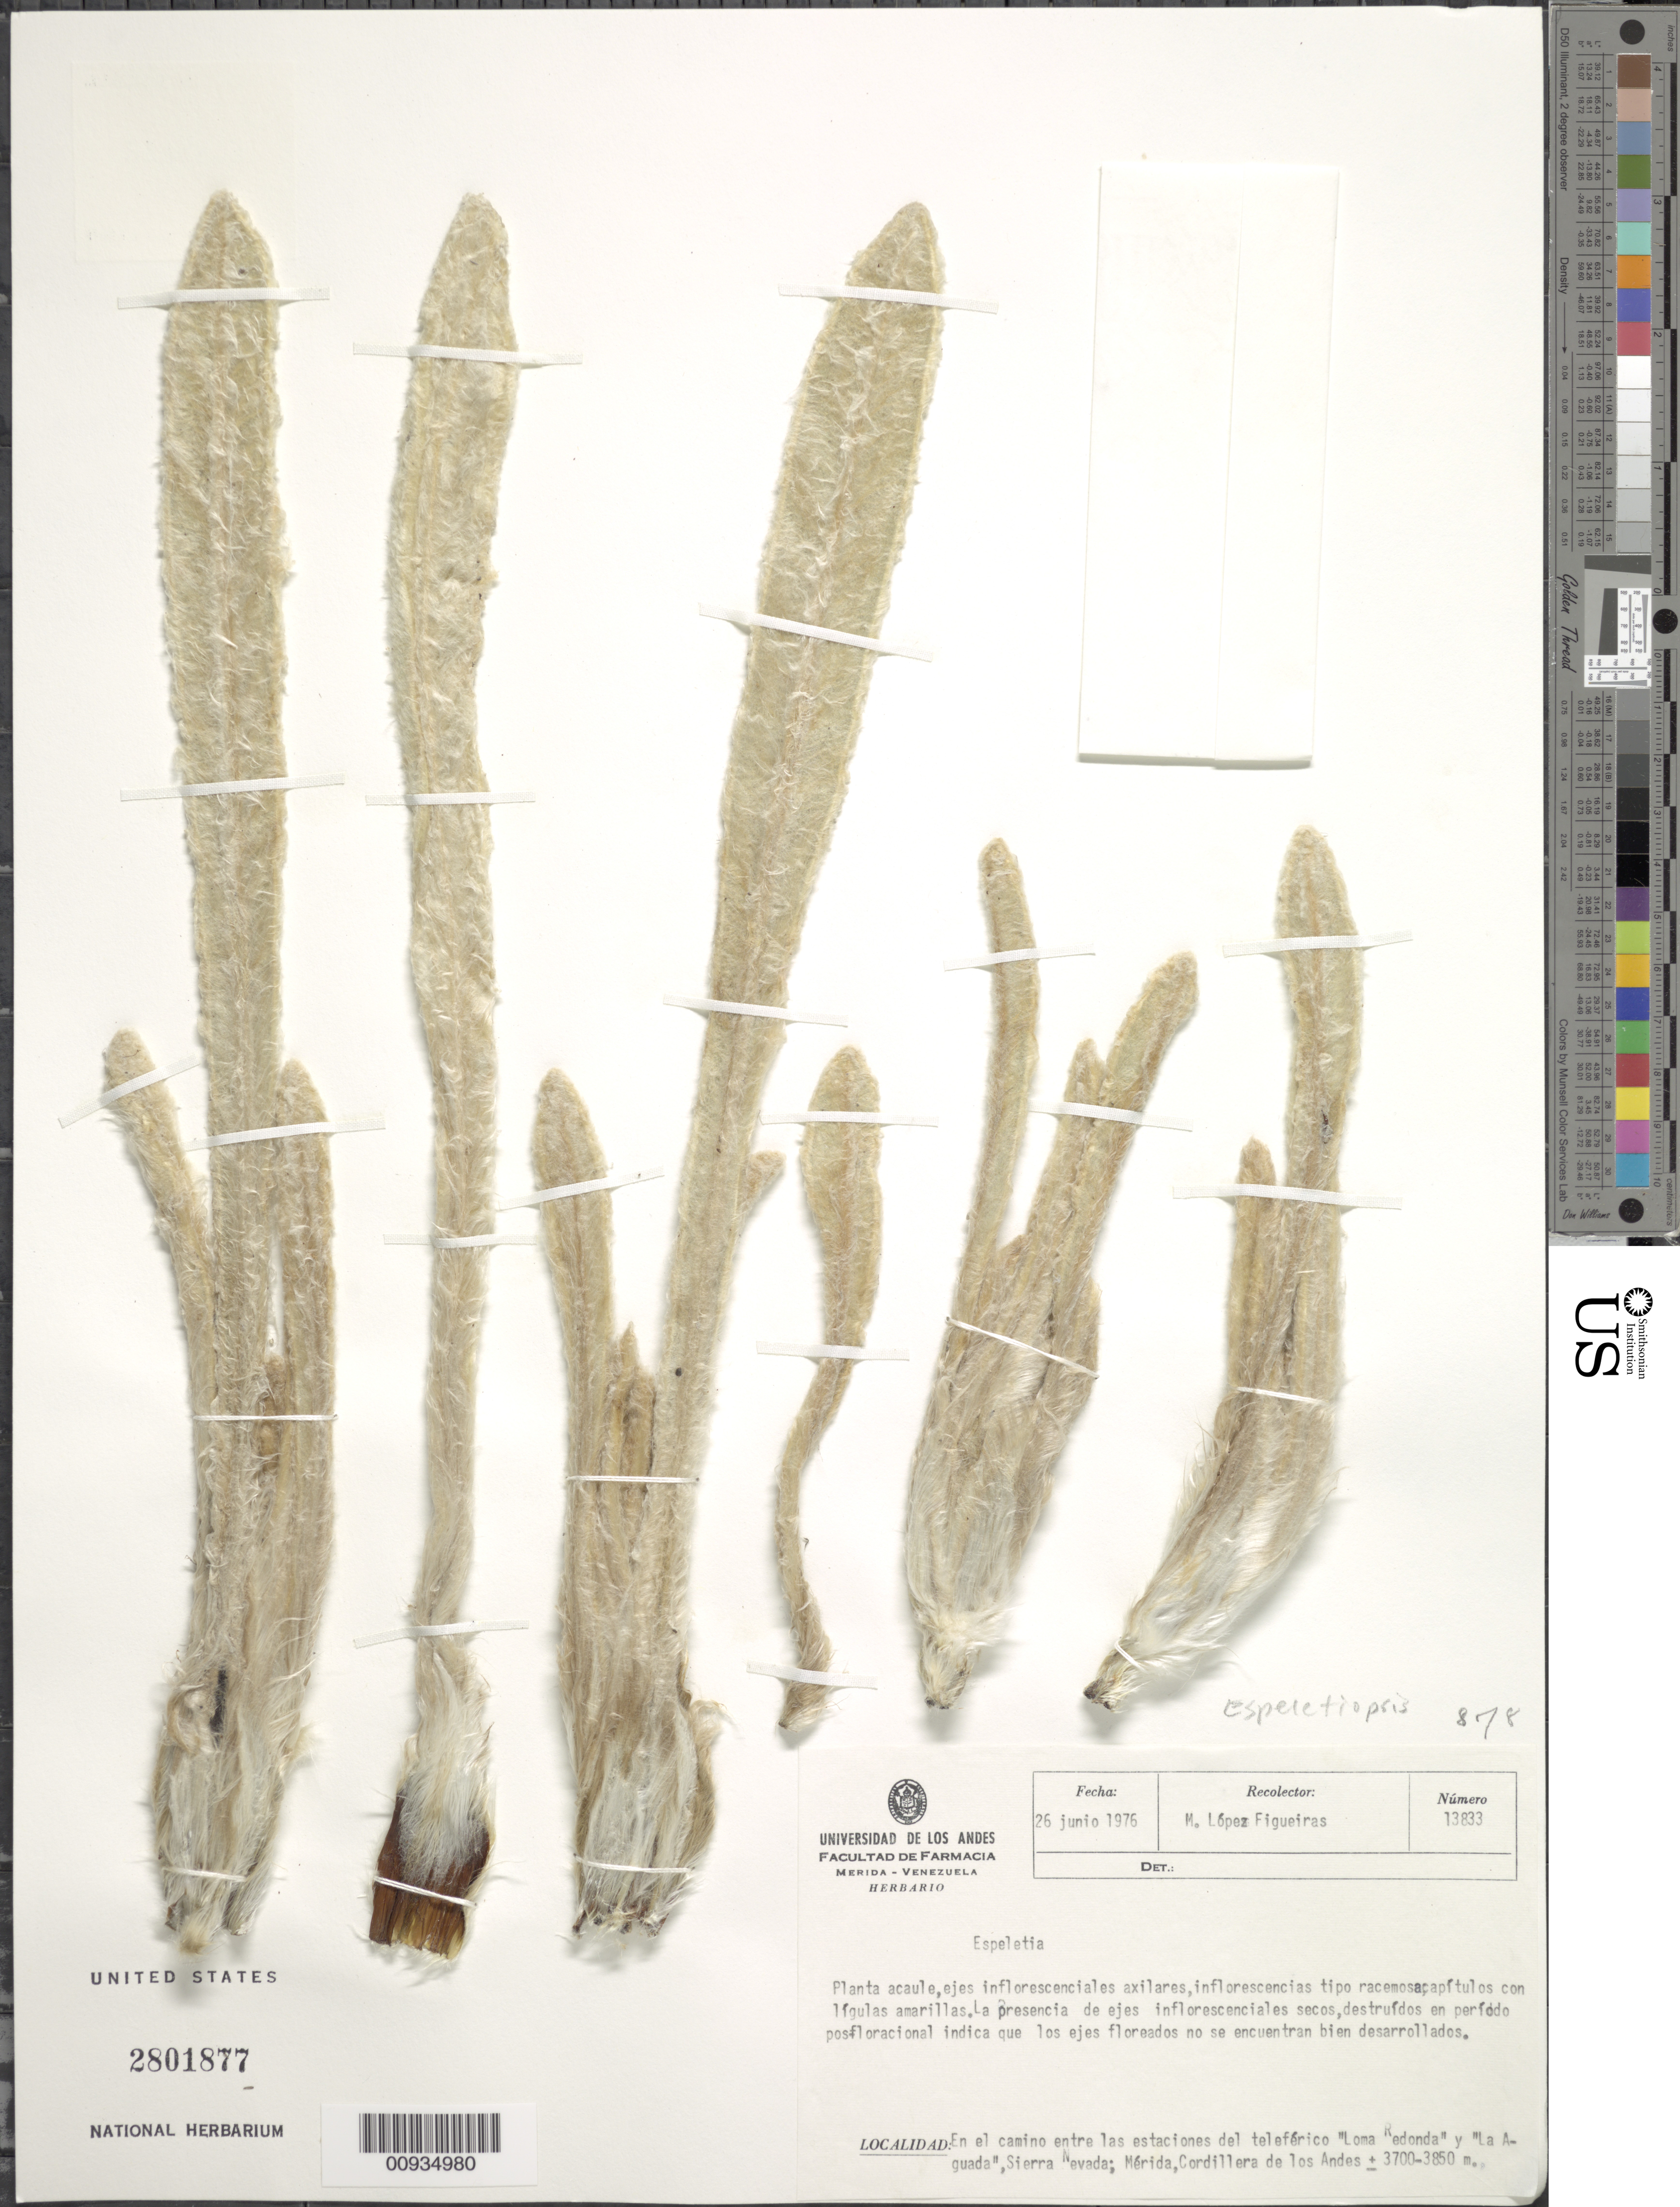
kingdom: Plantae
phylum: Tracheophyta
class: Magnoliopsida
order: Asterales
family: Asteraceae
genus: Espeletiopsis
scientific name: Espeletiopsis pozoensis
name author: (Cuatrec.) Cuatrec.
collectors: M. López Figueiras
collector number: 13833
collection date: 1976-06-26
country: Venezuela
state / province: Mérida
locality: En el camino entre las ostaciones del teleferico Loma Redonda y La Aguada, Sierra Nevada, de Merida, Cordillera de Los Andes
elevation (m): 3700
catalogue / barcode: US 2801877